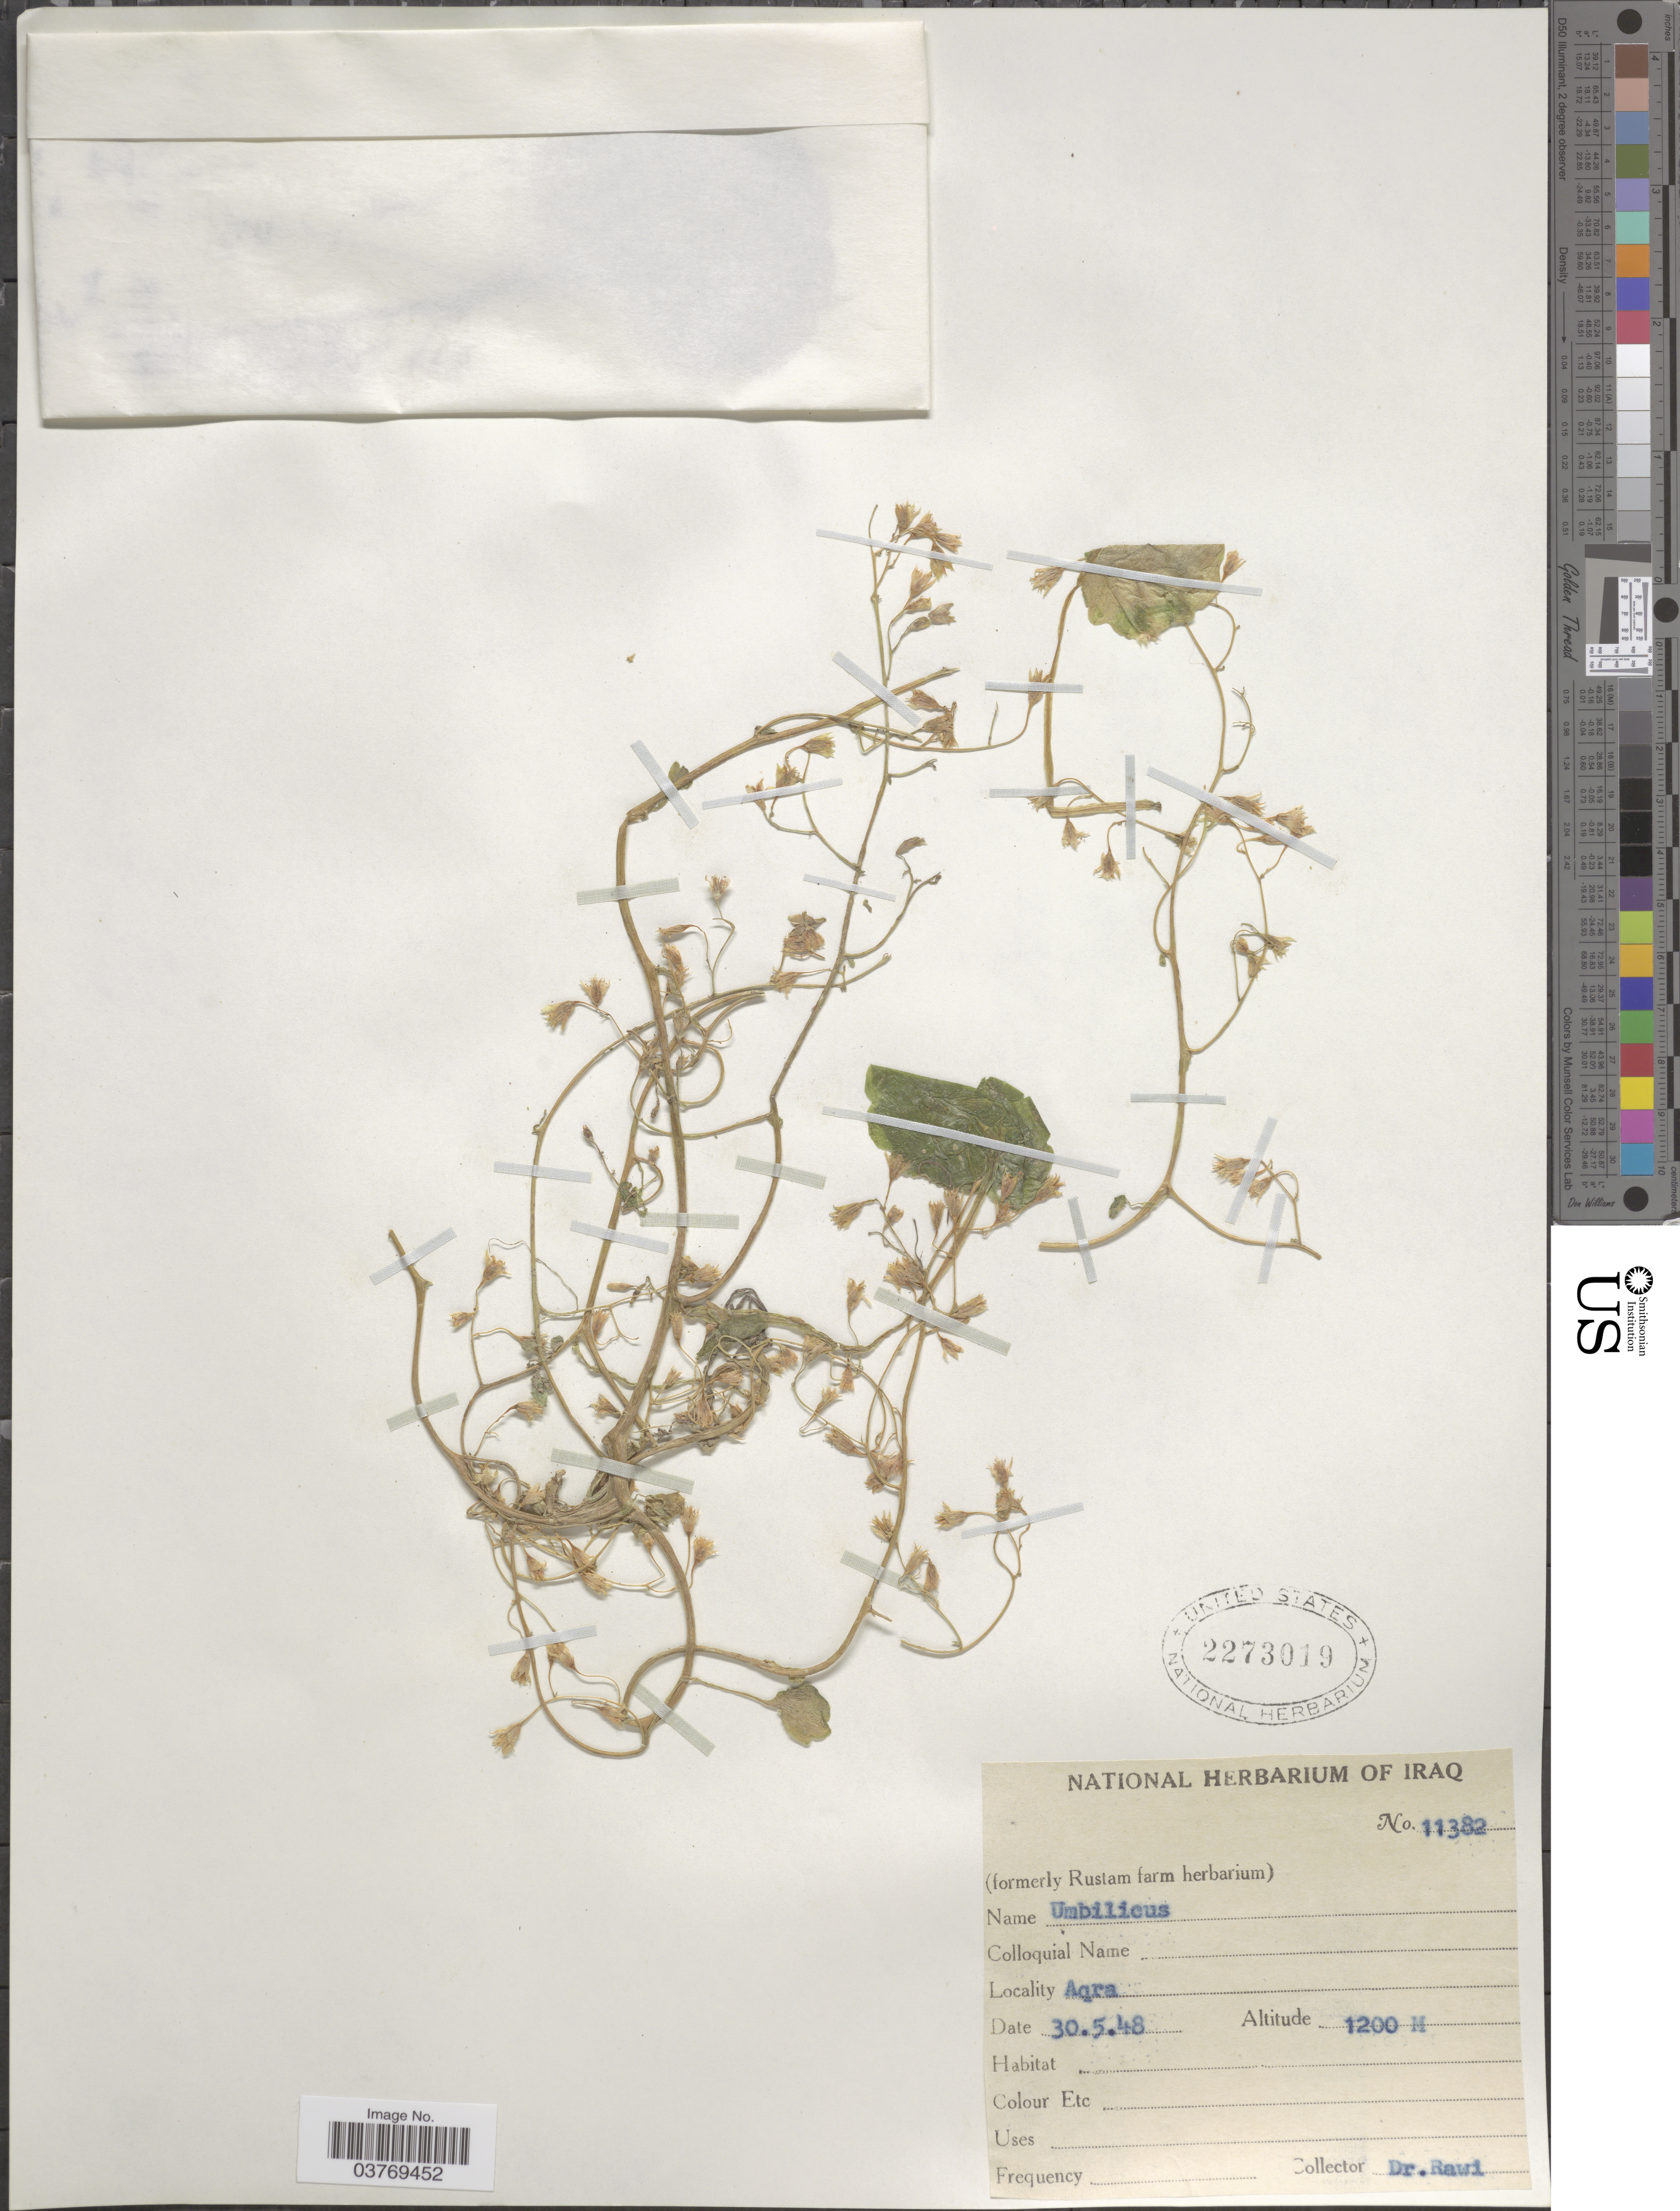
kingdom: Plantae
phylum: Tracheophyta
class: Magnoliopsida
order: Saxifragales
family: Crassulaceae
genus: Cotyledon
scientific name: Cotyledon tropaeolifolia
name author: (Boiss.) Bornm.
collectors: -. Rawi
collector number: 11382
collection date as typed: Transcribed d/m/y: 30/5/48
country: Iraq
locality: Aqra.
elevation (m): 1200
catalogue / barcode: US 2273019